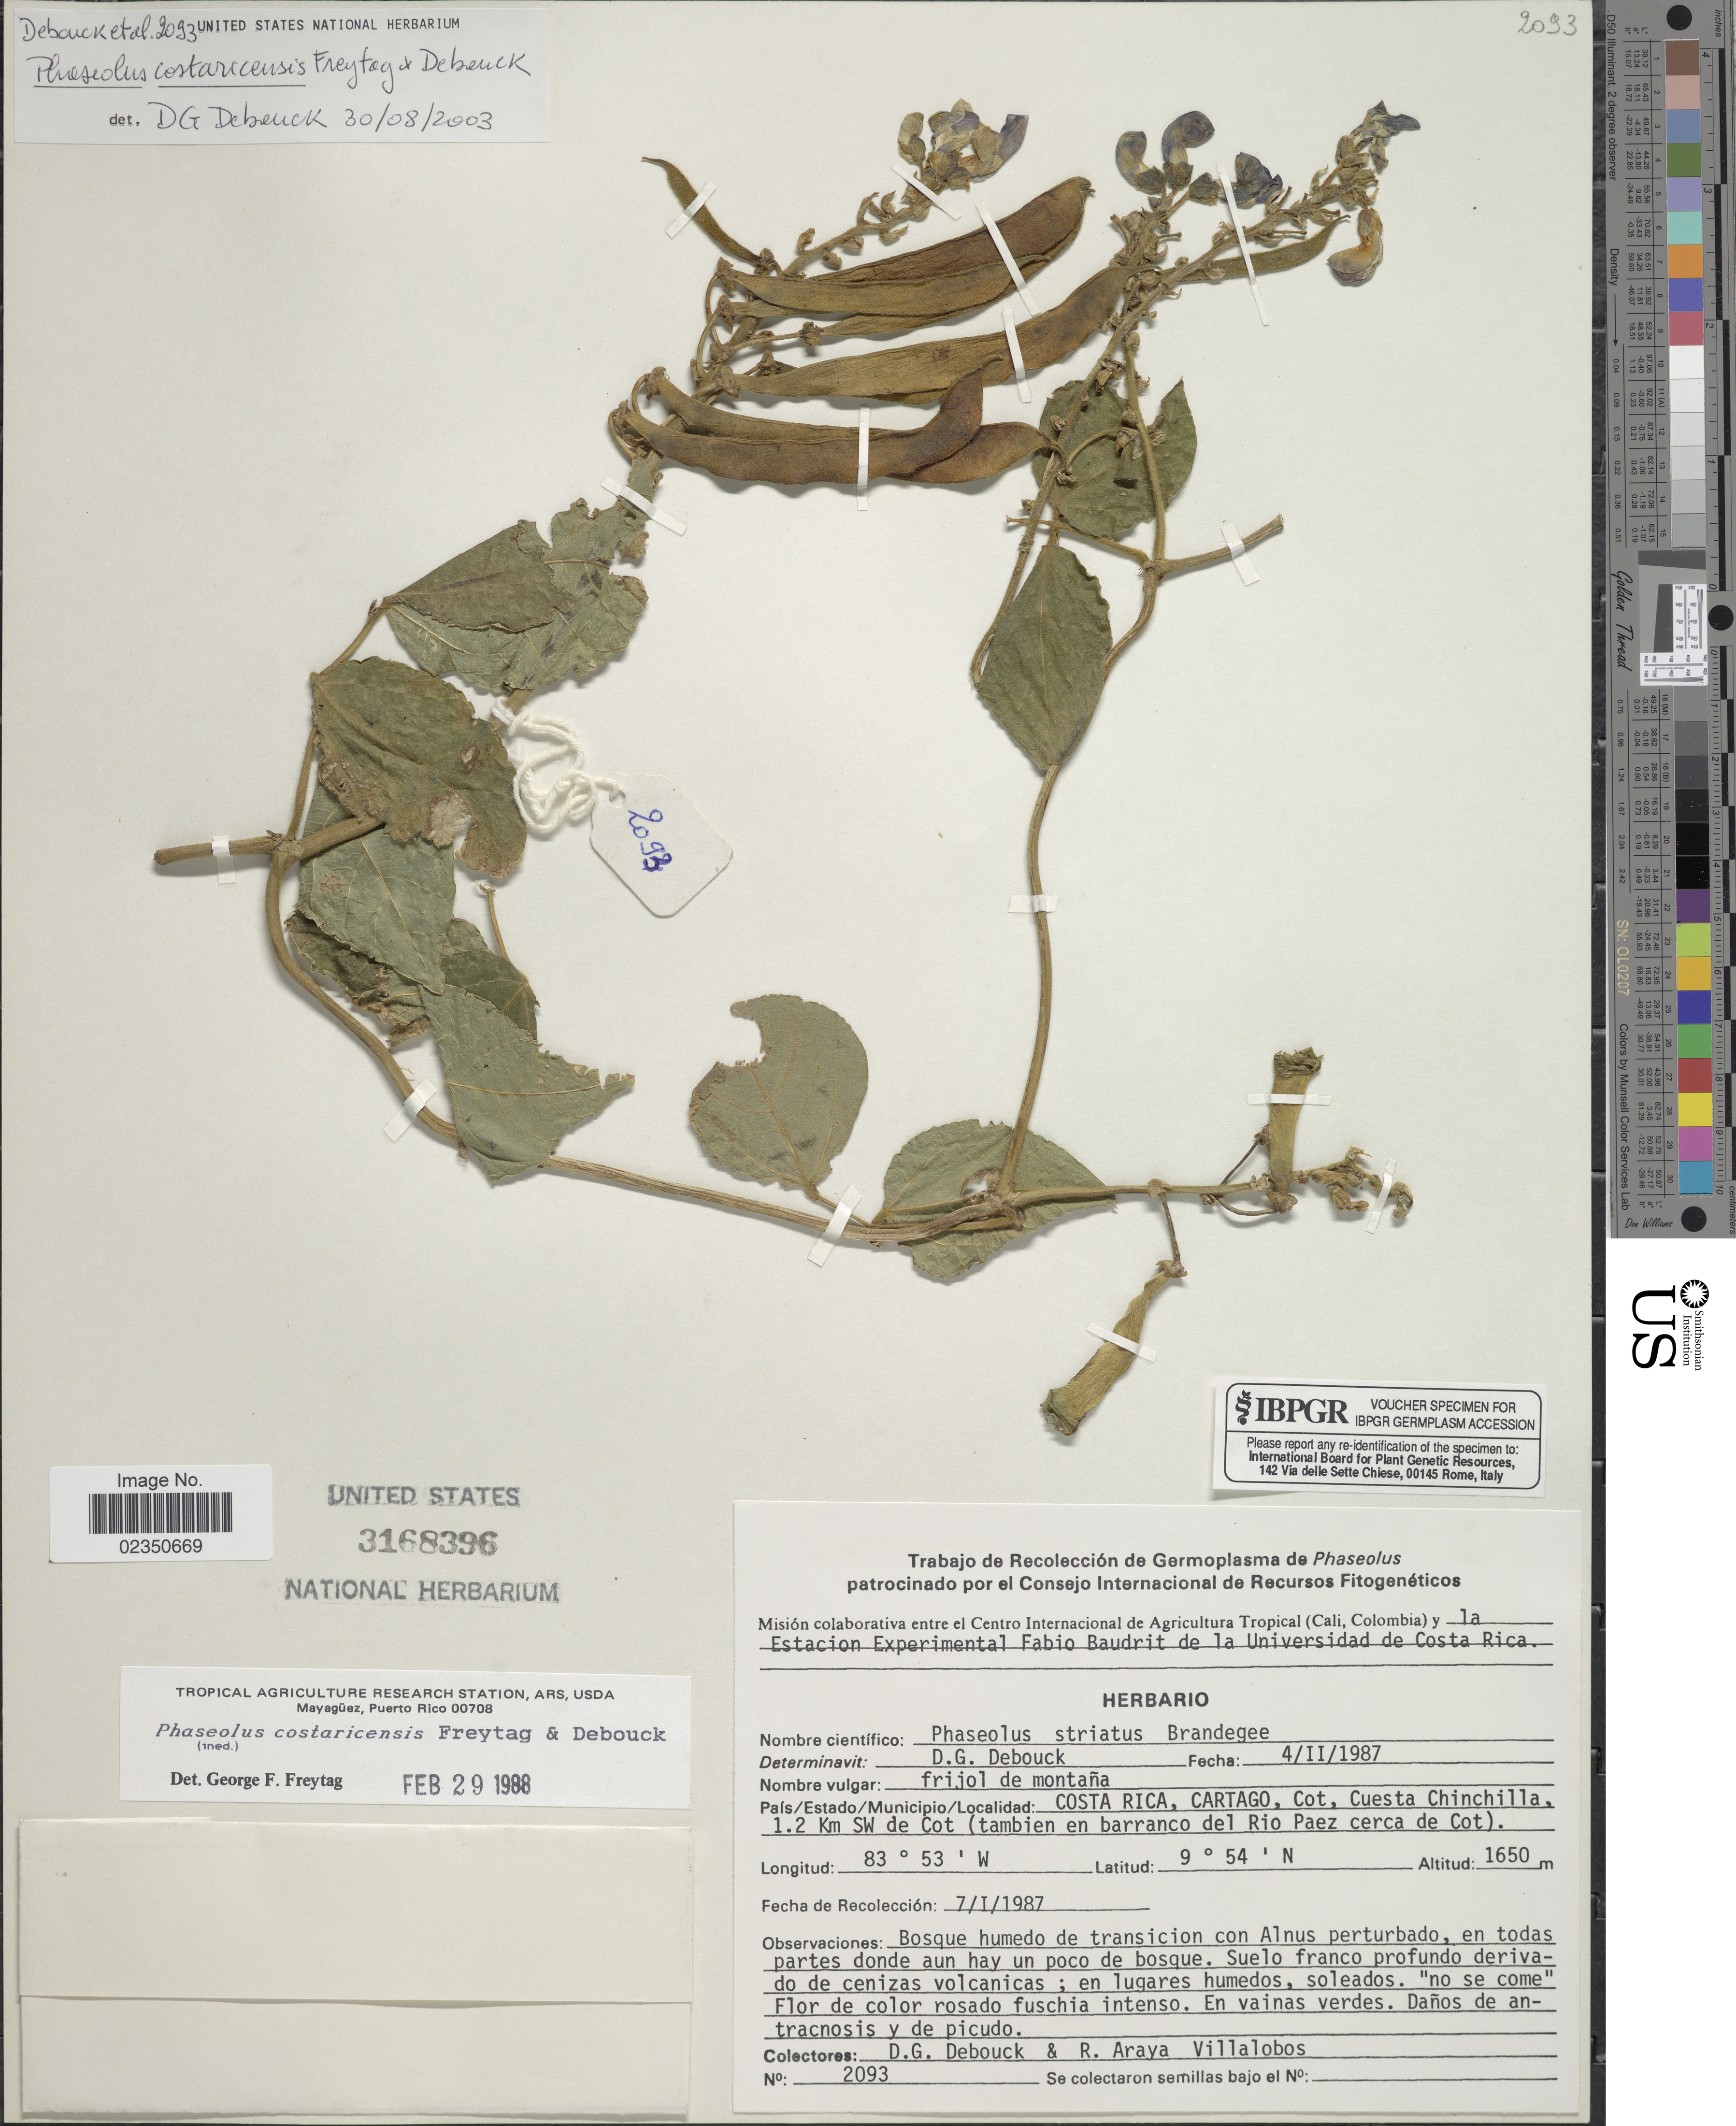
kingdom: Plantae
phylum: Tracheophyta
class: Magnoliopsida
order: Fabales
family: Fabaceae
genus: Phaseolus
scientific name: Phaseolus costaricensis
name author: Freytag & Debouck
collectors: D. Debouck & R. Araya Villalobos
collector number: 2093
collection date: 1987-01-07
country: Costa Rica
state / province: Cartago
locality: Cot. Custa Chinchilla, 1.2 Km SW de Cot (tambien en barranco del Rio Paez cerca de Cot).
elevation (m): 1650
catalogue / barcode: US 3168396